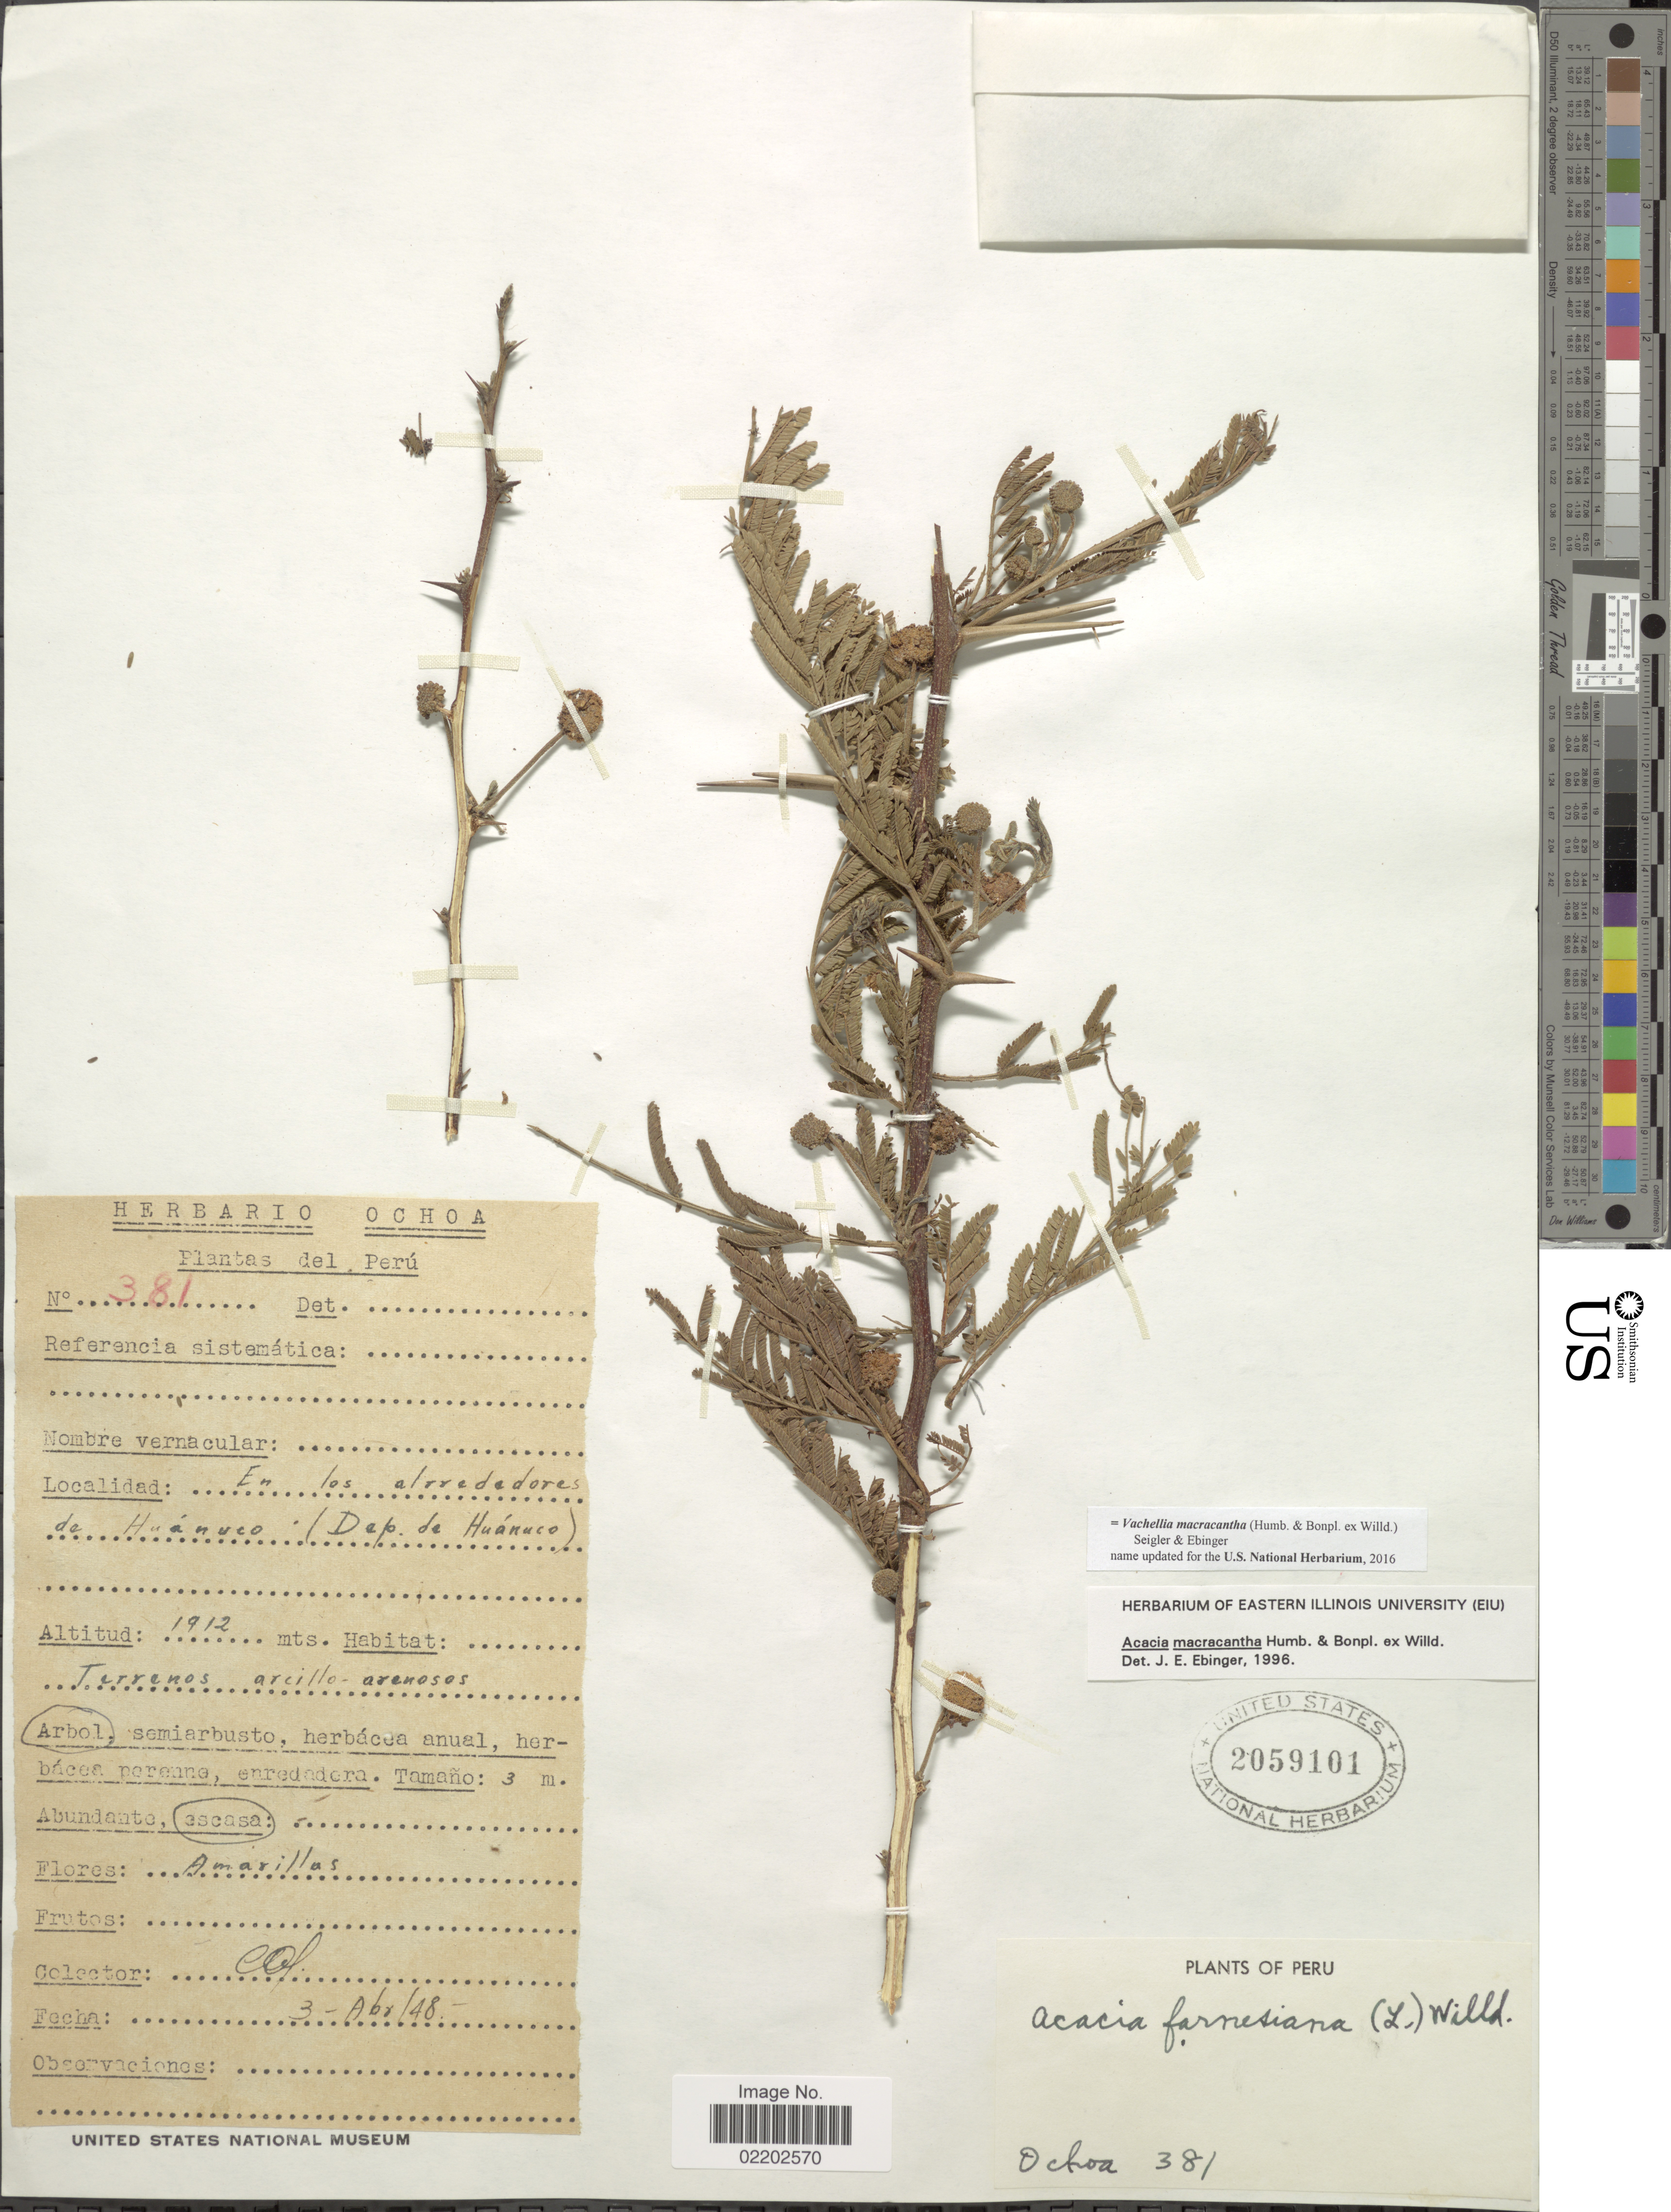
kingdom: Plantae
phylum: Tracheophyta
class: Magnoliopsida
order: Fabales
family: Fabaceae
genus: Vachellia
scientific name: Vachellia macracantha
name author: (Humb. & Bonpl. ex Willd.) Seigler & Ebinger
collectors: -. Ochoa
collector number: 381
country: Peru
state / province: Huánuco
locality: En los alrrededores de Huánuco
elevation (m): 1912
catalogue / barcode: US 2059101